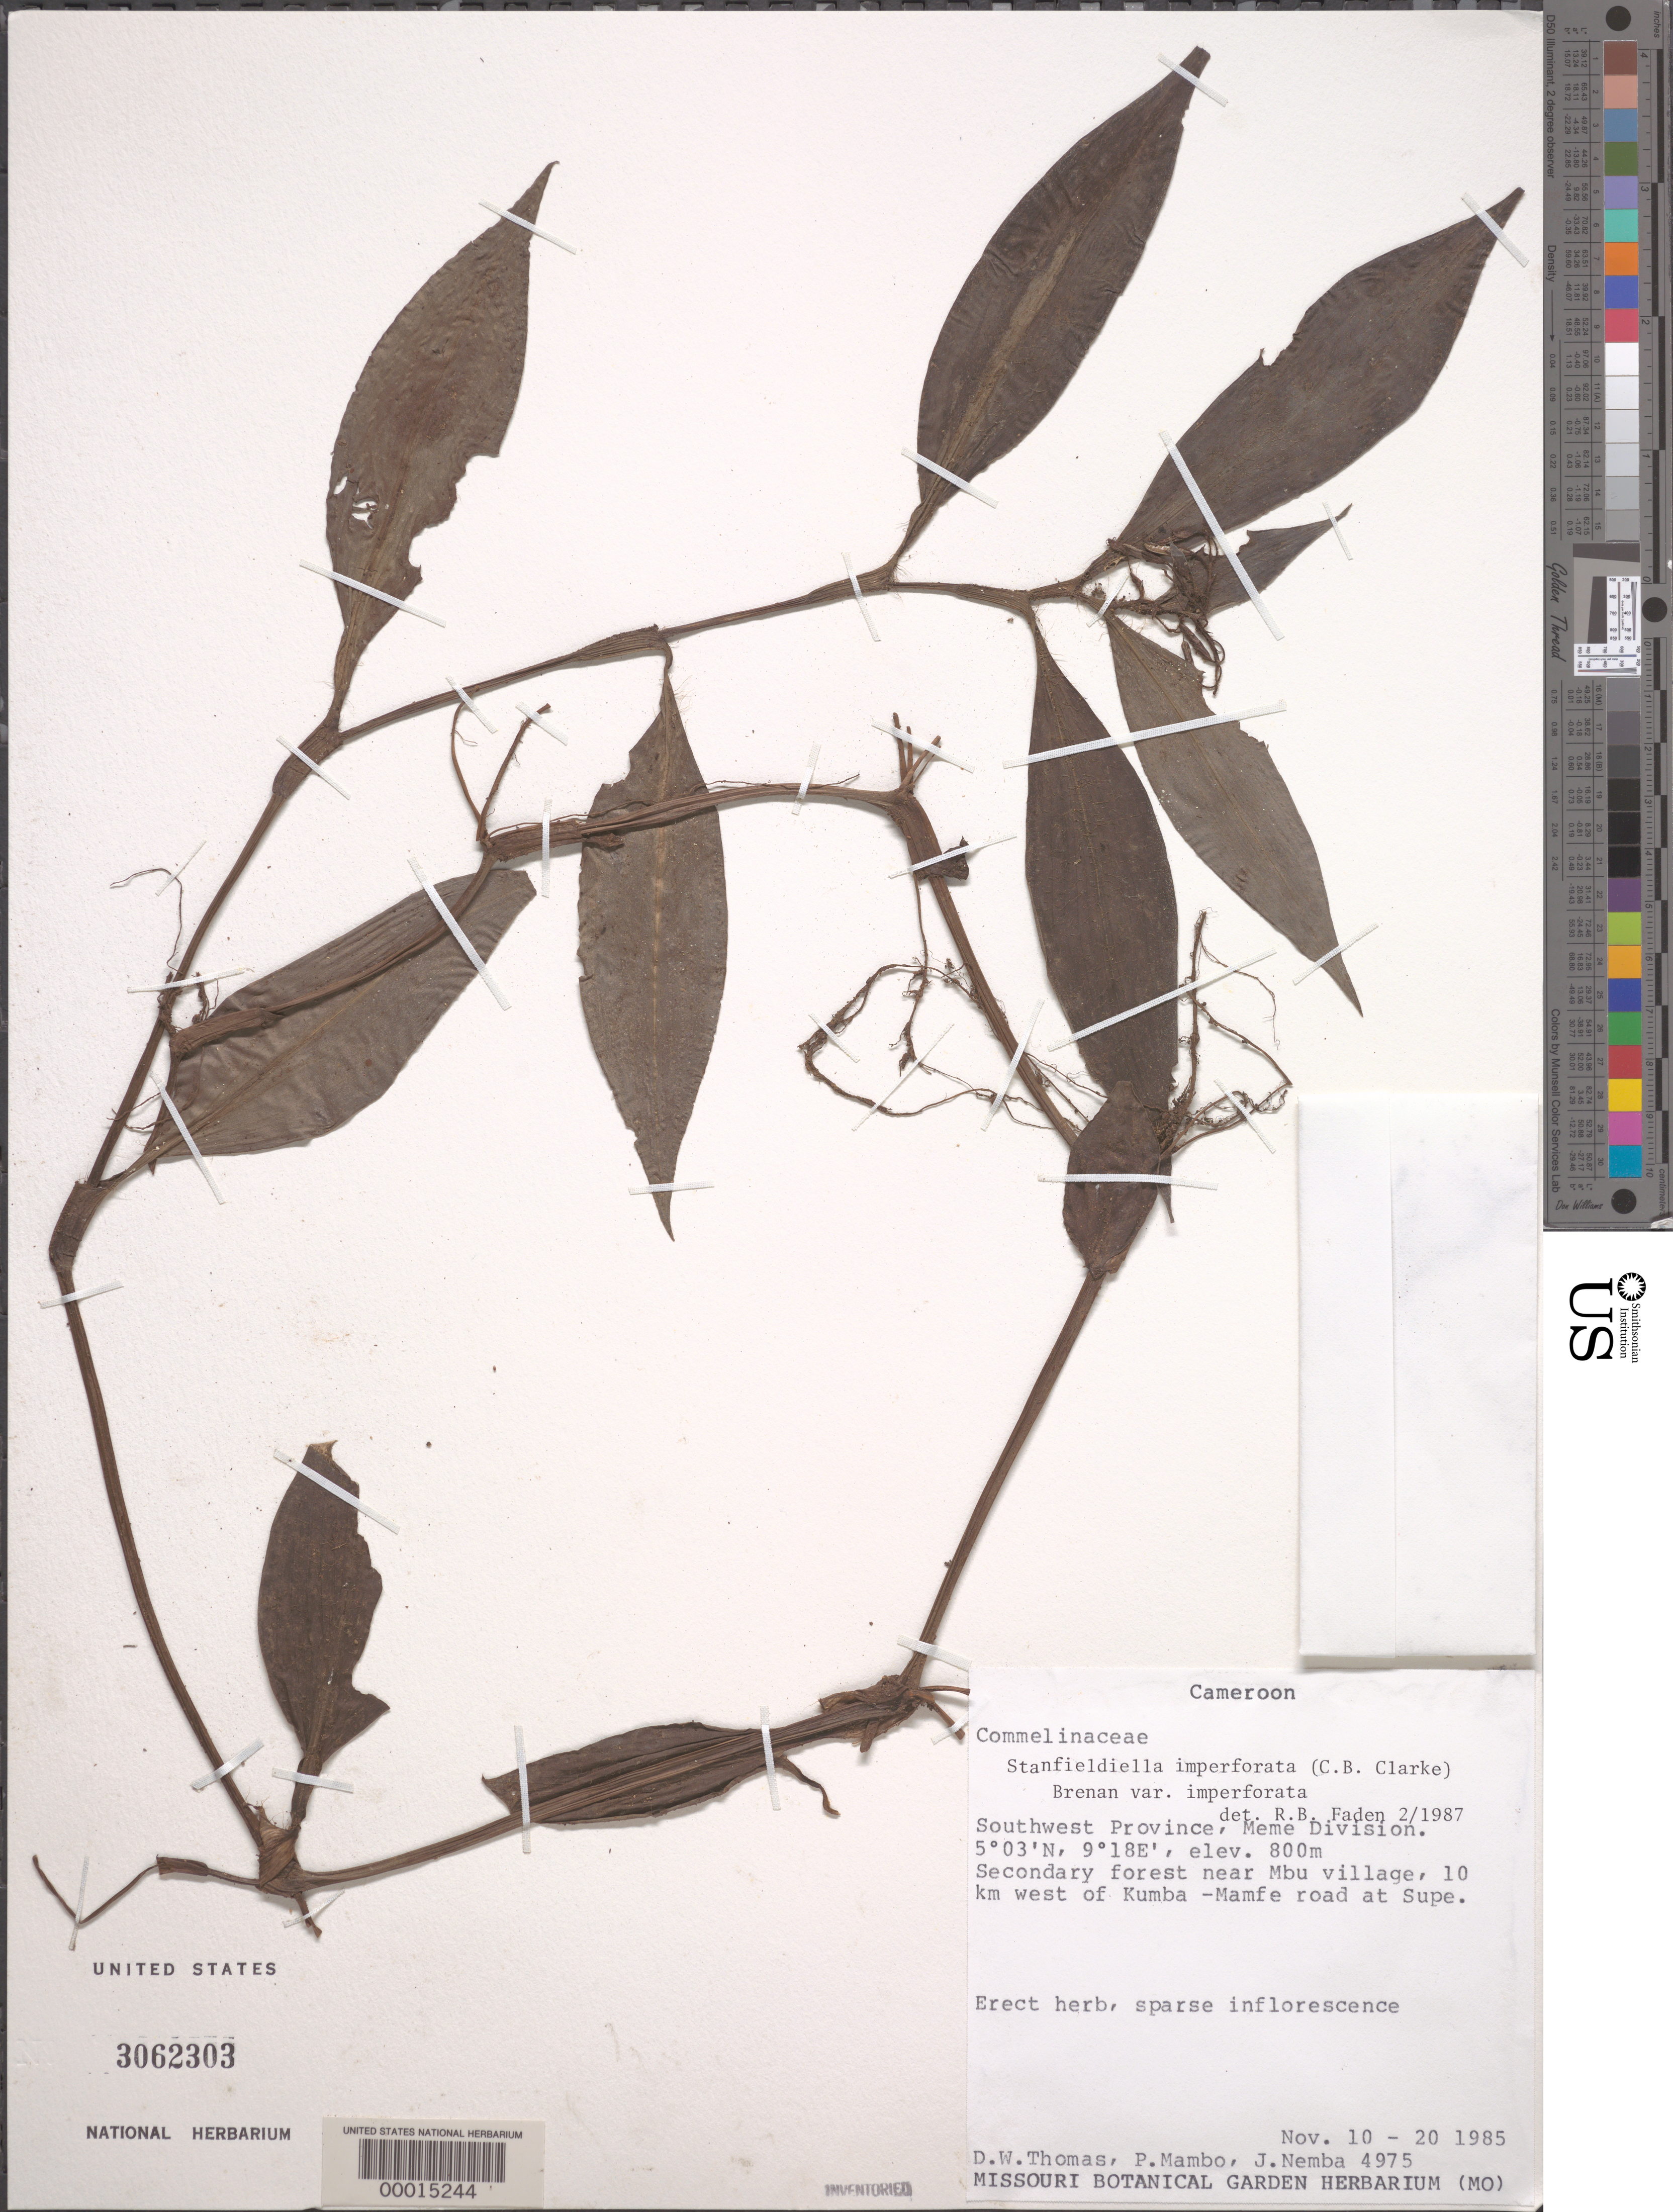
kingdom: Plantae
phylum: Tracheophyta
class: Liliopsida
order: Commelinales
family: Commelinaceae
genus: Stanfieldiella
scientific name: Stanfieldiella imperforata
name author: (C.B. Clarke) Brenan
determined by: Faden, Robert B., (US), Smithsonian Institution - National Museum of Natural History (UNITED STATES)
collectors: D. W. Thomas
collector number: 4975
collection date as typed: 10 Nov 1985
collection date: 1985-11-10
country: Cameroon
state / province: Sud-Ouest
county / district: Meme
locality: Near mbu village, w of kumba-mamfe road at supe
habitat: Secondary forest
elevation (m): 800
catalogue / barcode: US 3062303